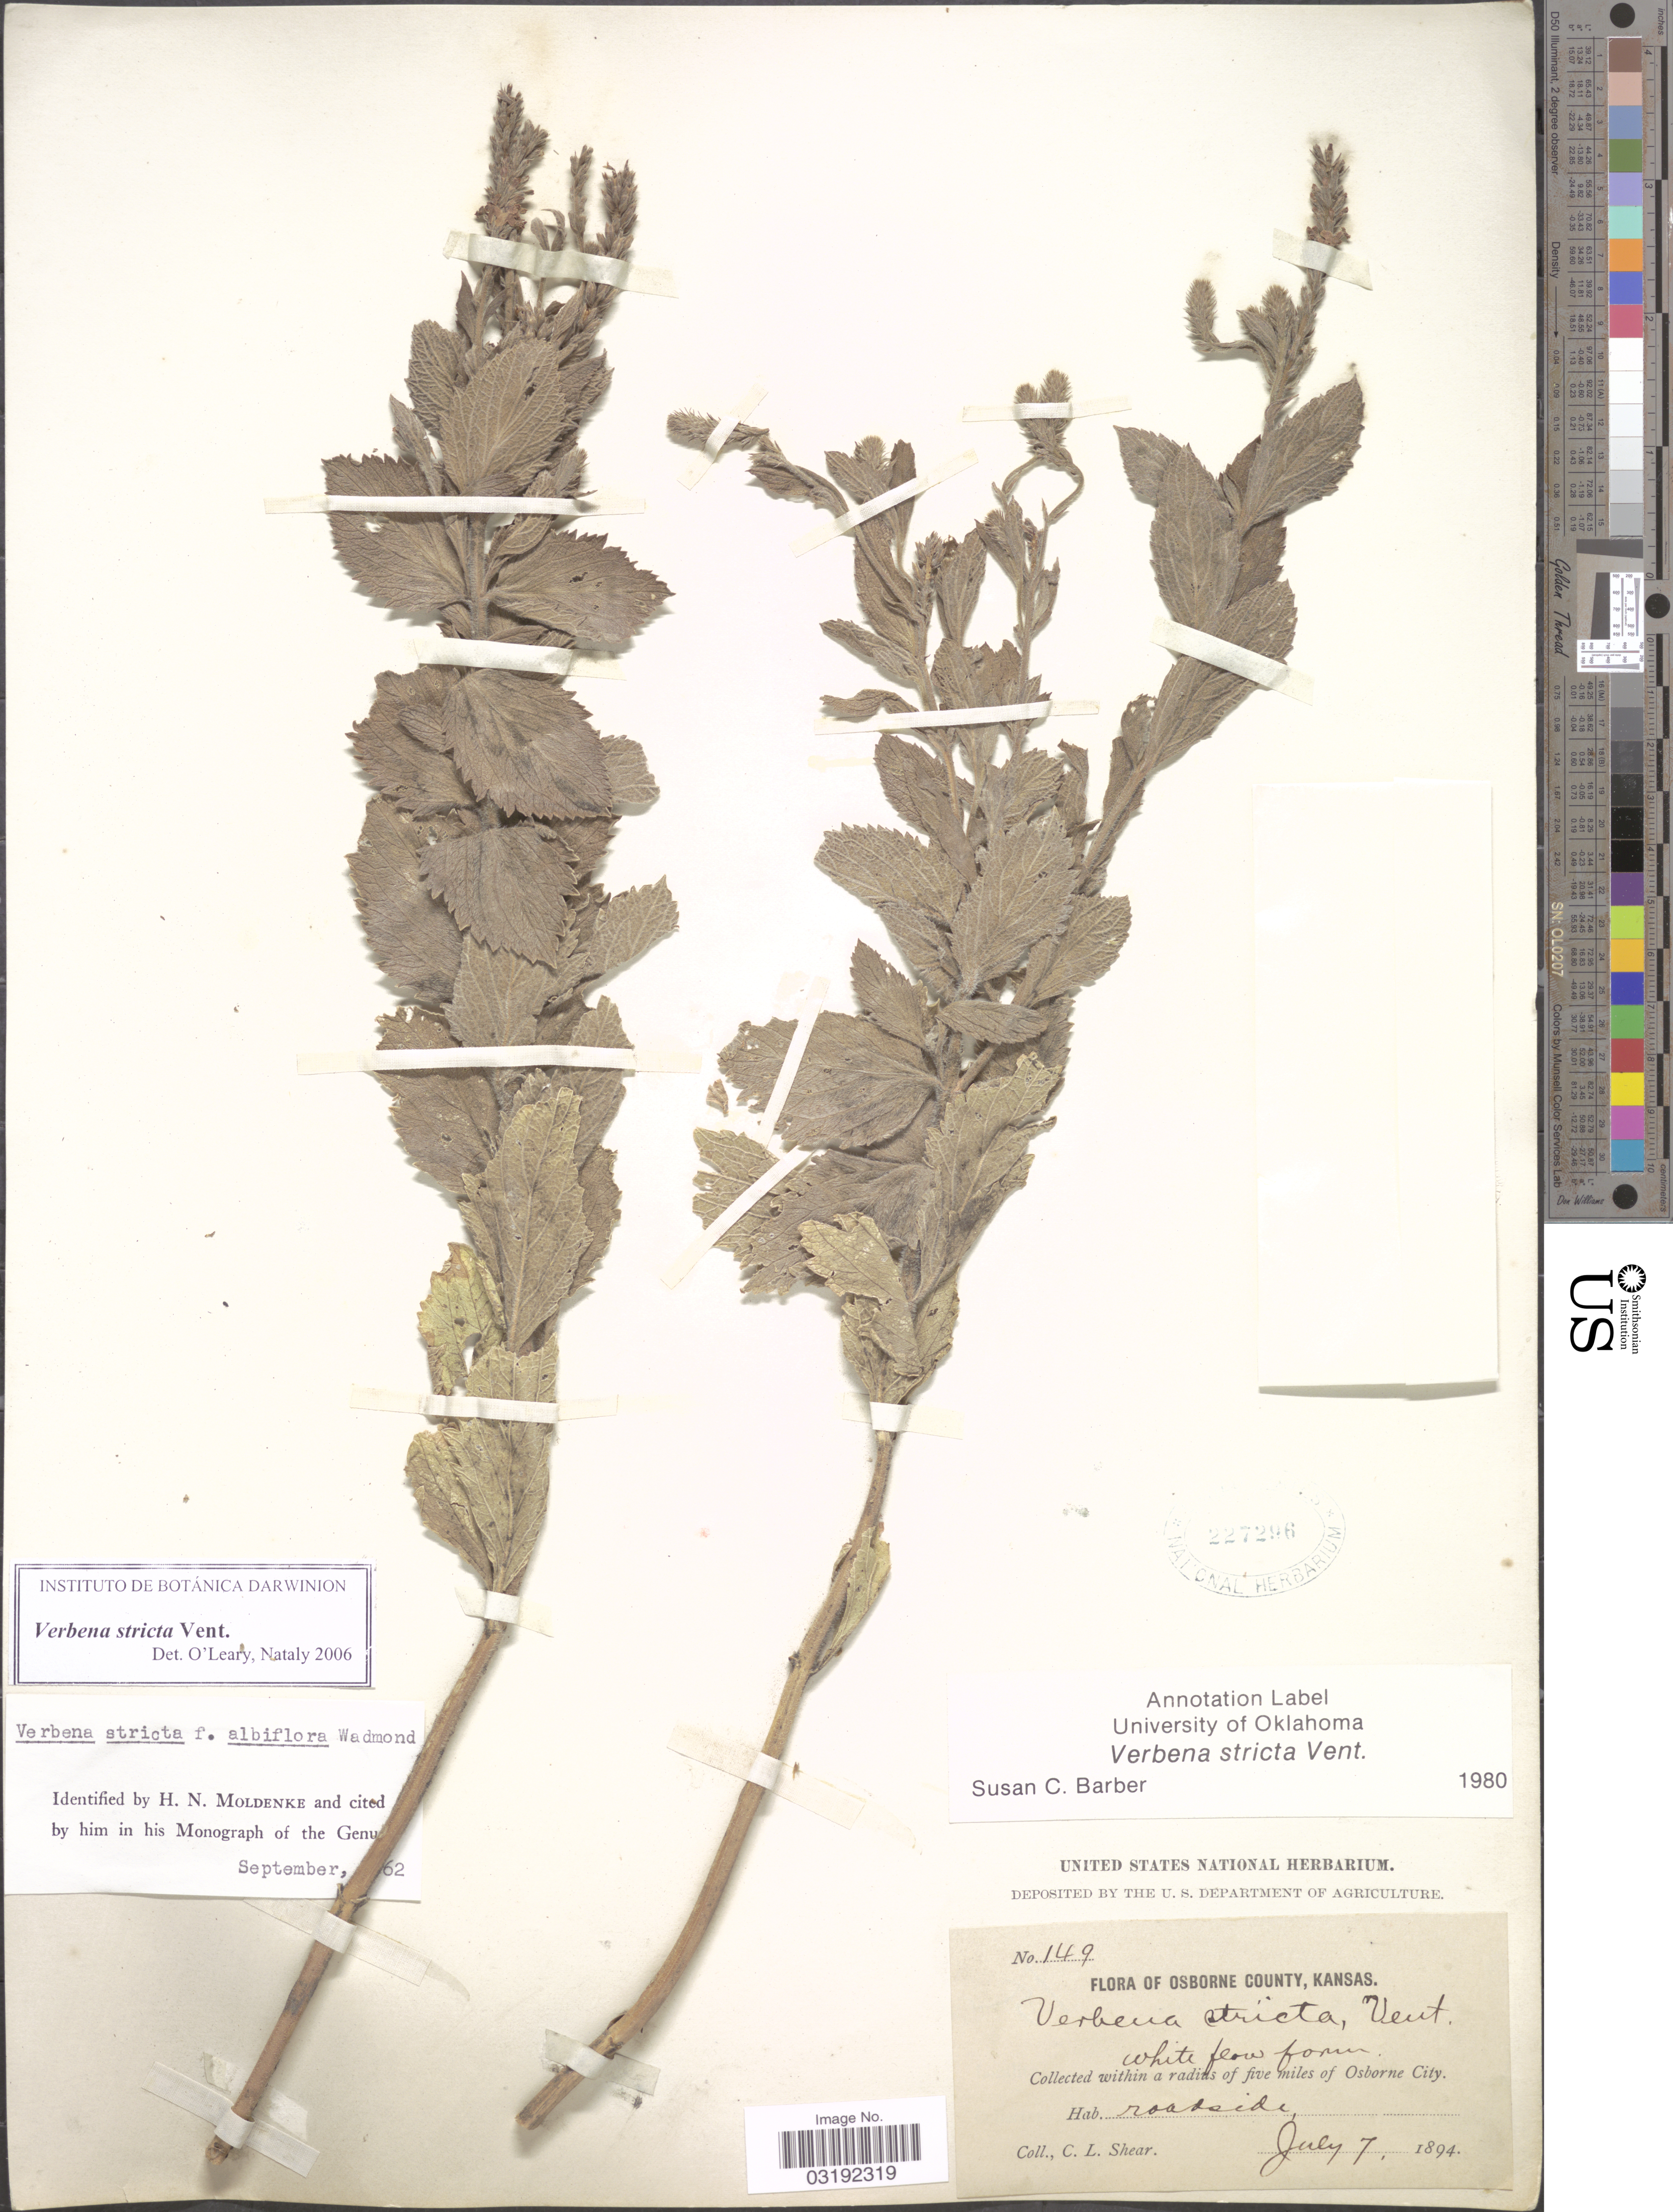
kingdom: Plantae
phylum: Tracheophyta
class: Magnoliopsida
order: Lamiales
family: Verbenaceae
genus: Verbena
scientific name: Verbena stricta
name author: Vent.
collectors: C. L. Shear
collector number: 149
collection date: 1894-07-07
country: United States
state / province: Kansas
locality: Osborne County, within a radias of five miles of Osborne City.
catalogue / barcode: US 227296